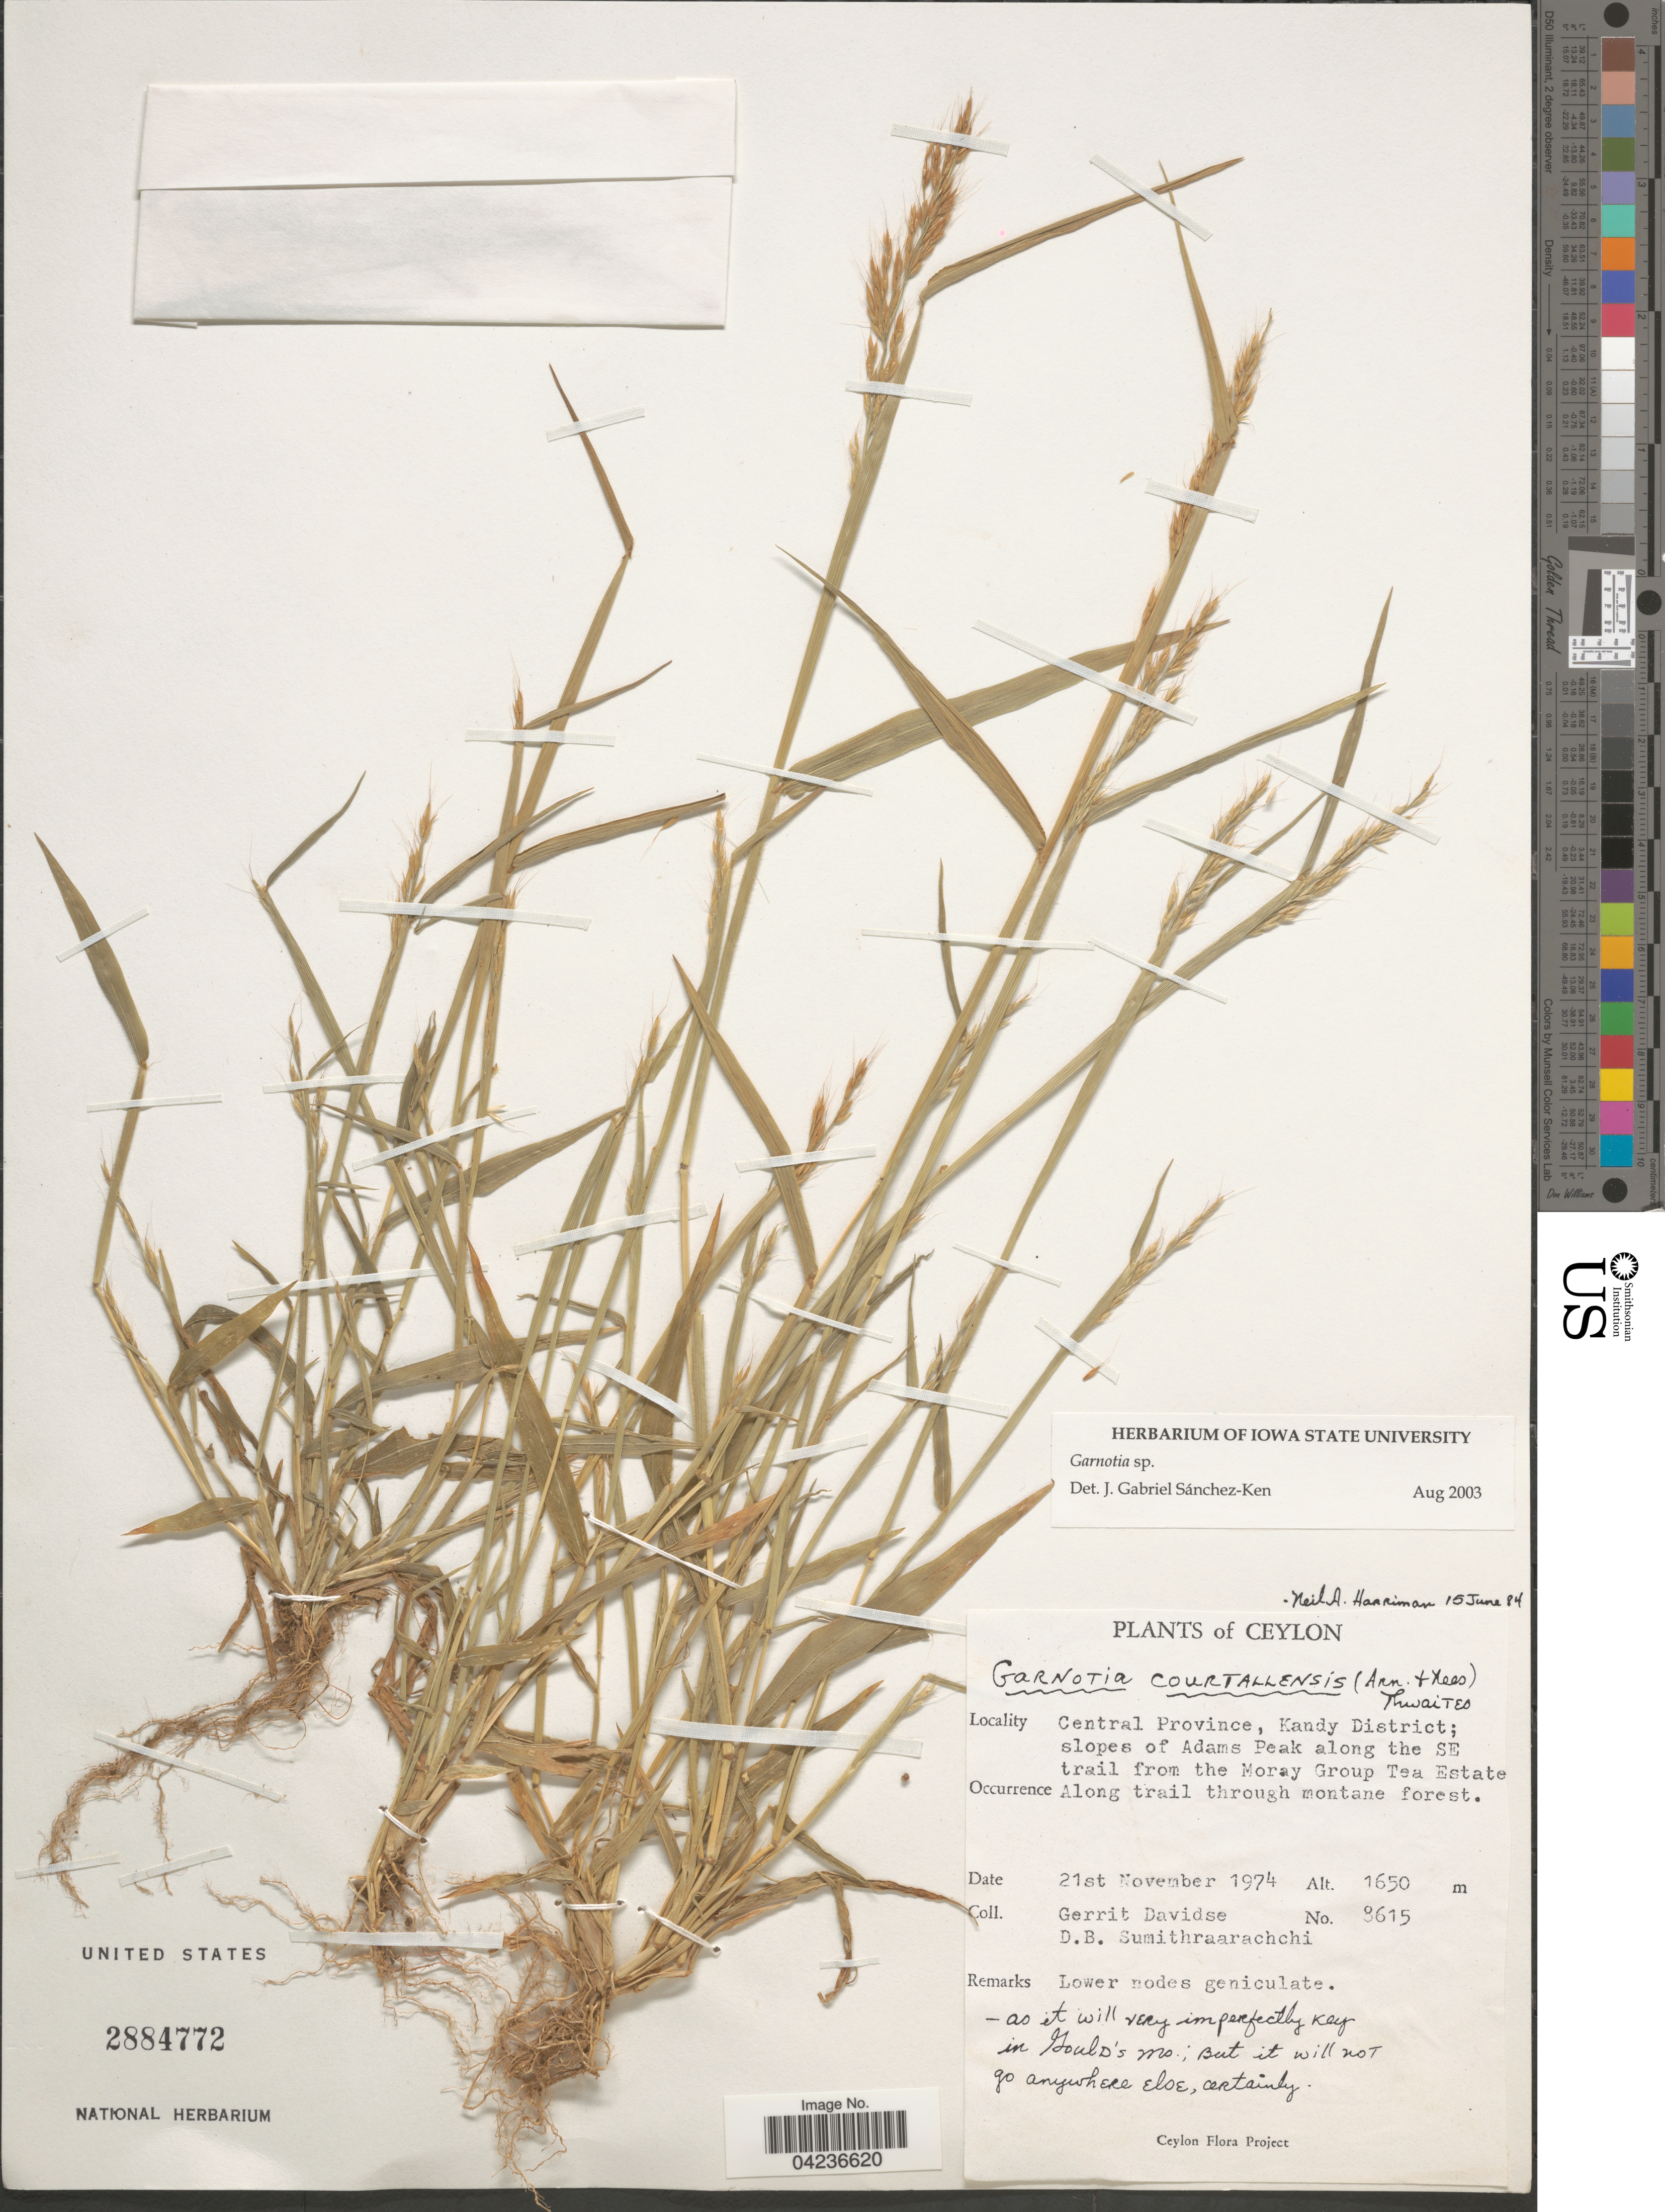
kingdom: Plantae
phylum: Tracheophyta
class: Liliopsida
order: Poales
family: Poaceae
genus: Garnotia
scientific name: Garnotia sp.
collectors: G. Davidse & D. B. Sumithraarachchi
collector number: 8615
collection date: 1974-11-21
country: Sri Lanka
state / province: Central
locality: Ceylon. Kandy District; slopes of Adams Peak along the SE trail from the Moray Group Tea Estate.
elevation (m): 1650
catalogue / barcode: US 2884772